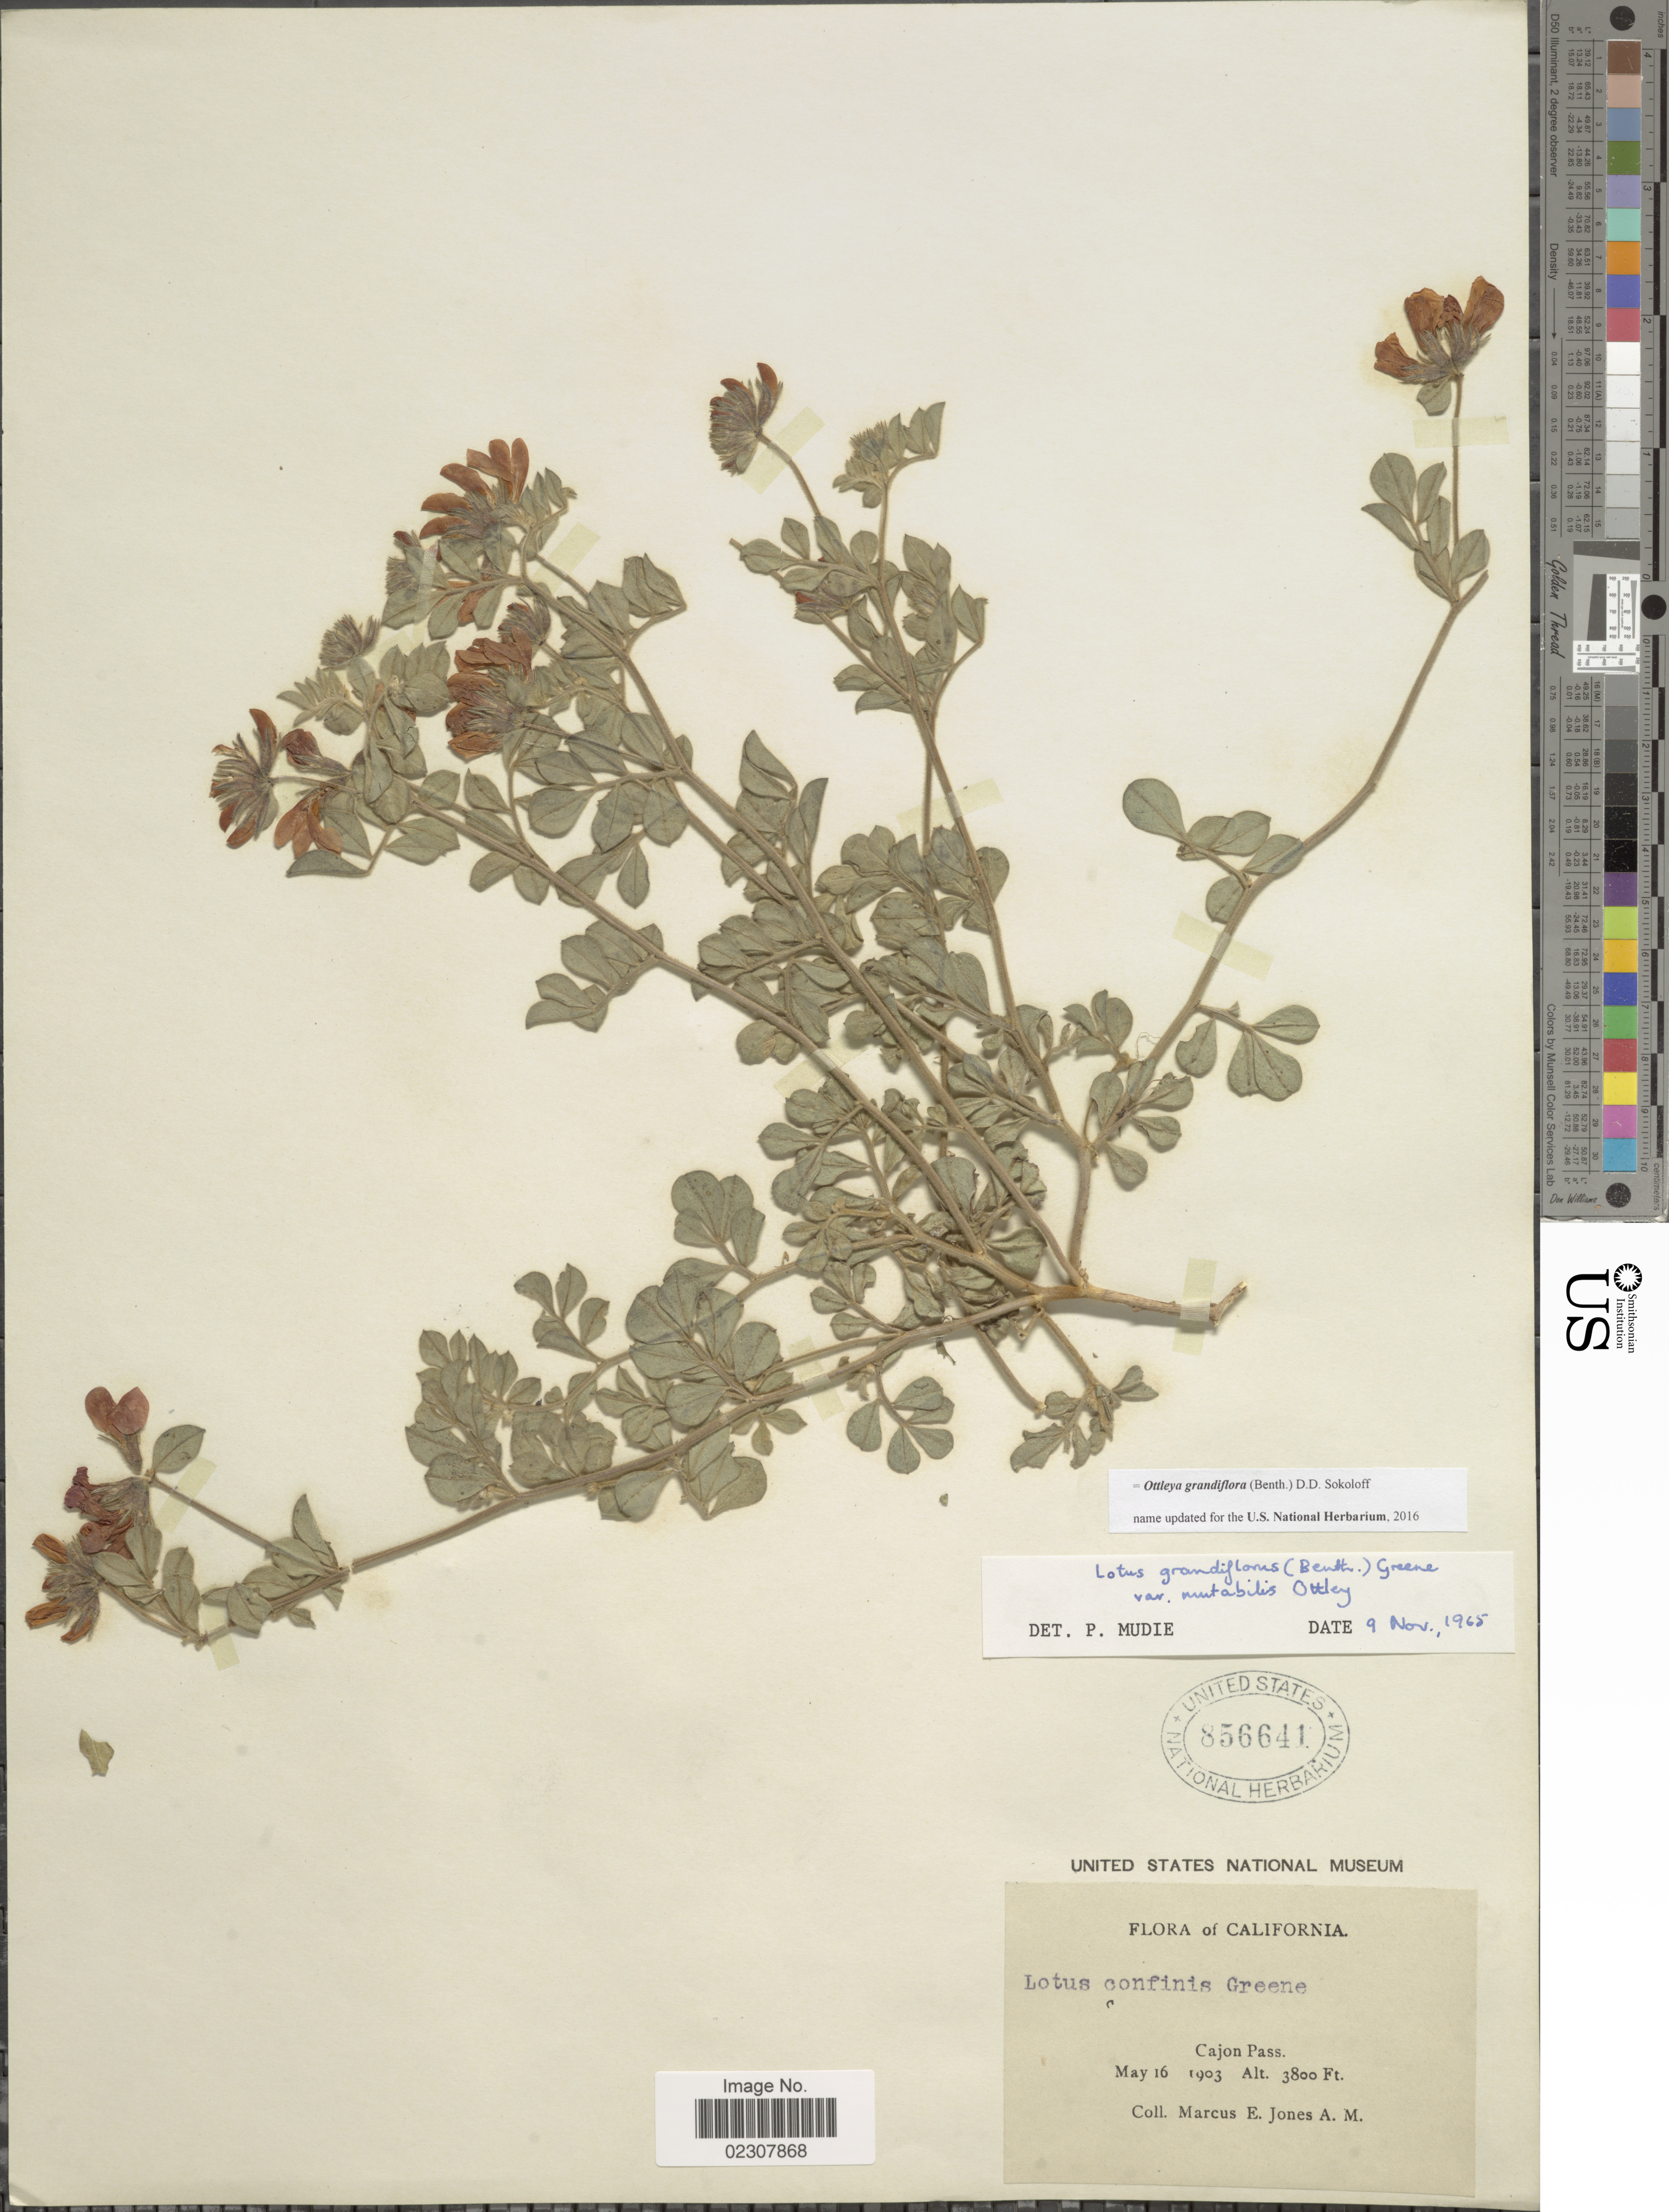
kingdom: Plantae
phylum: Tracheophyta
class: Magnoliopsida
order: Fabales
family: Fabaceae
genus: Ottleya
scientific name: Ottleya grandiflora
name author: (Benth.) D.D. Sokoloff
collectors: M. E. Jones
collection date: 1903-05-16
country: United States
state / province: California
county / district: San Bernardino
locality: Cajon Pass.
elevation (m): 1158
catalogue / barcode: US 856641